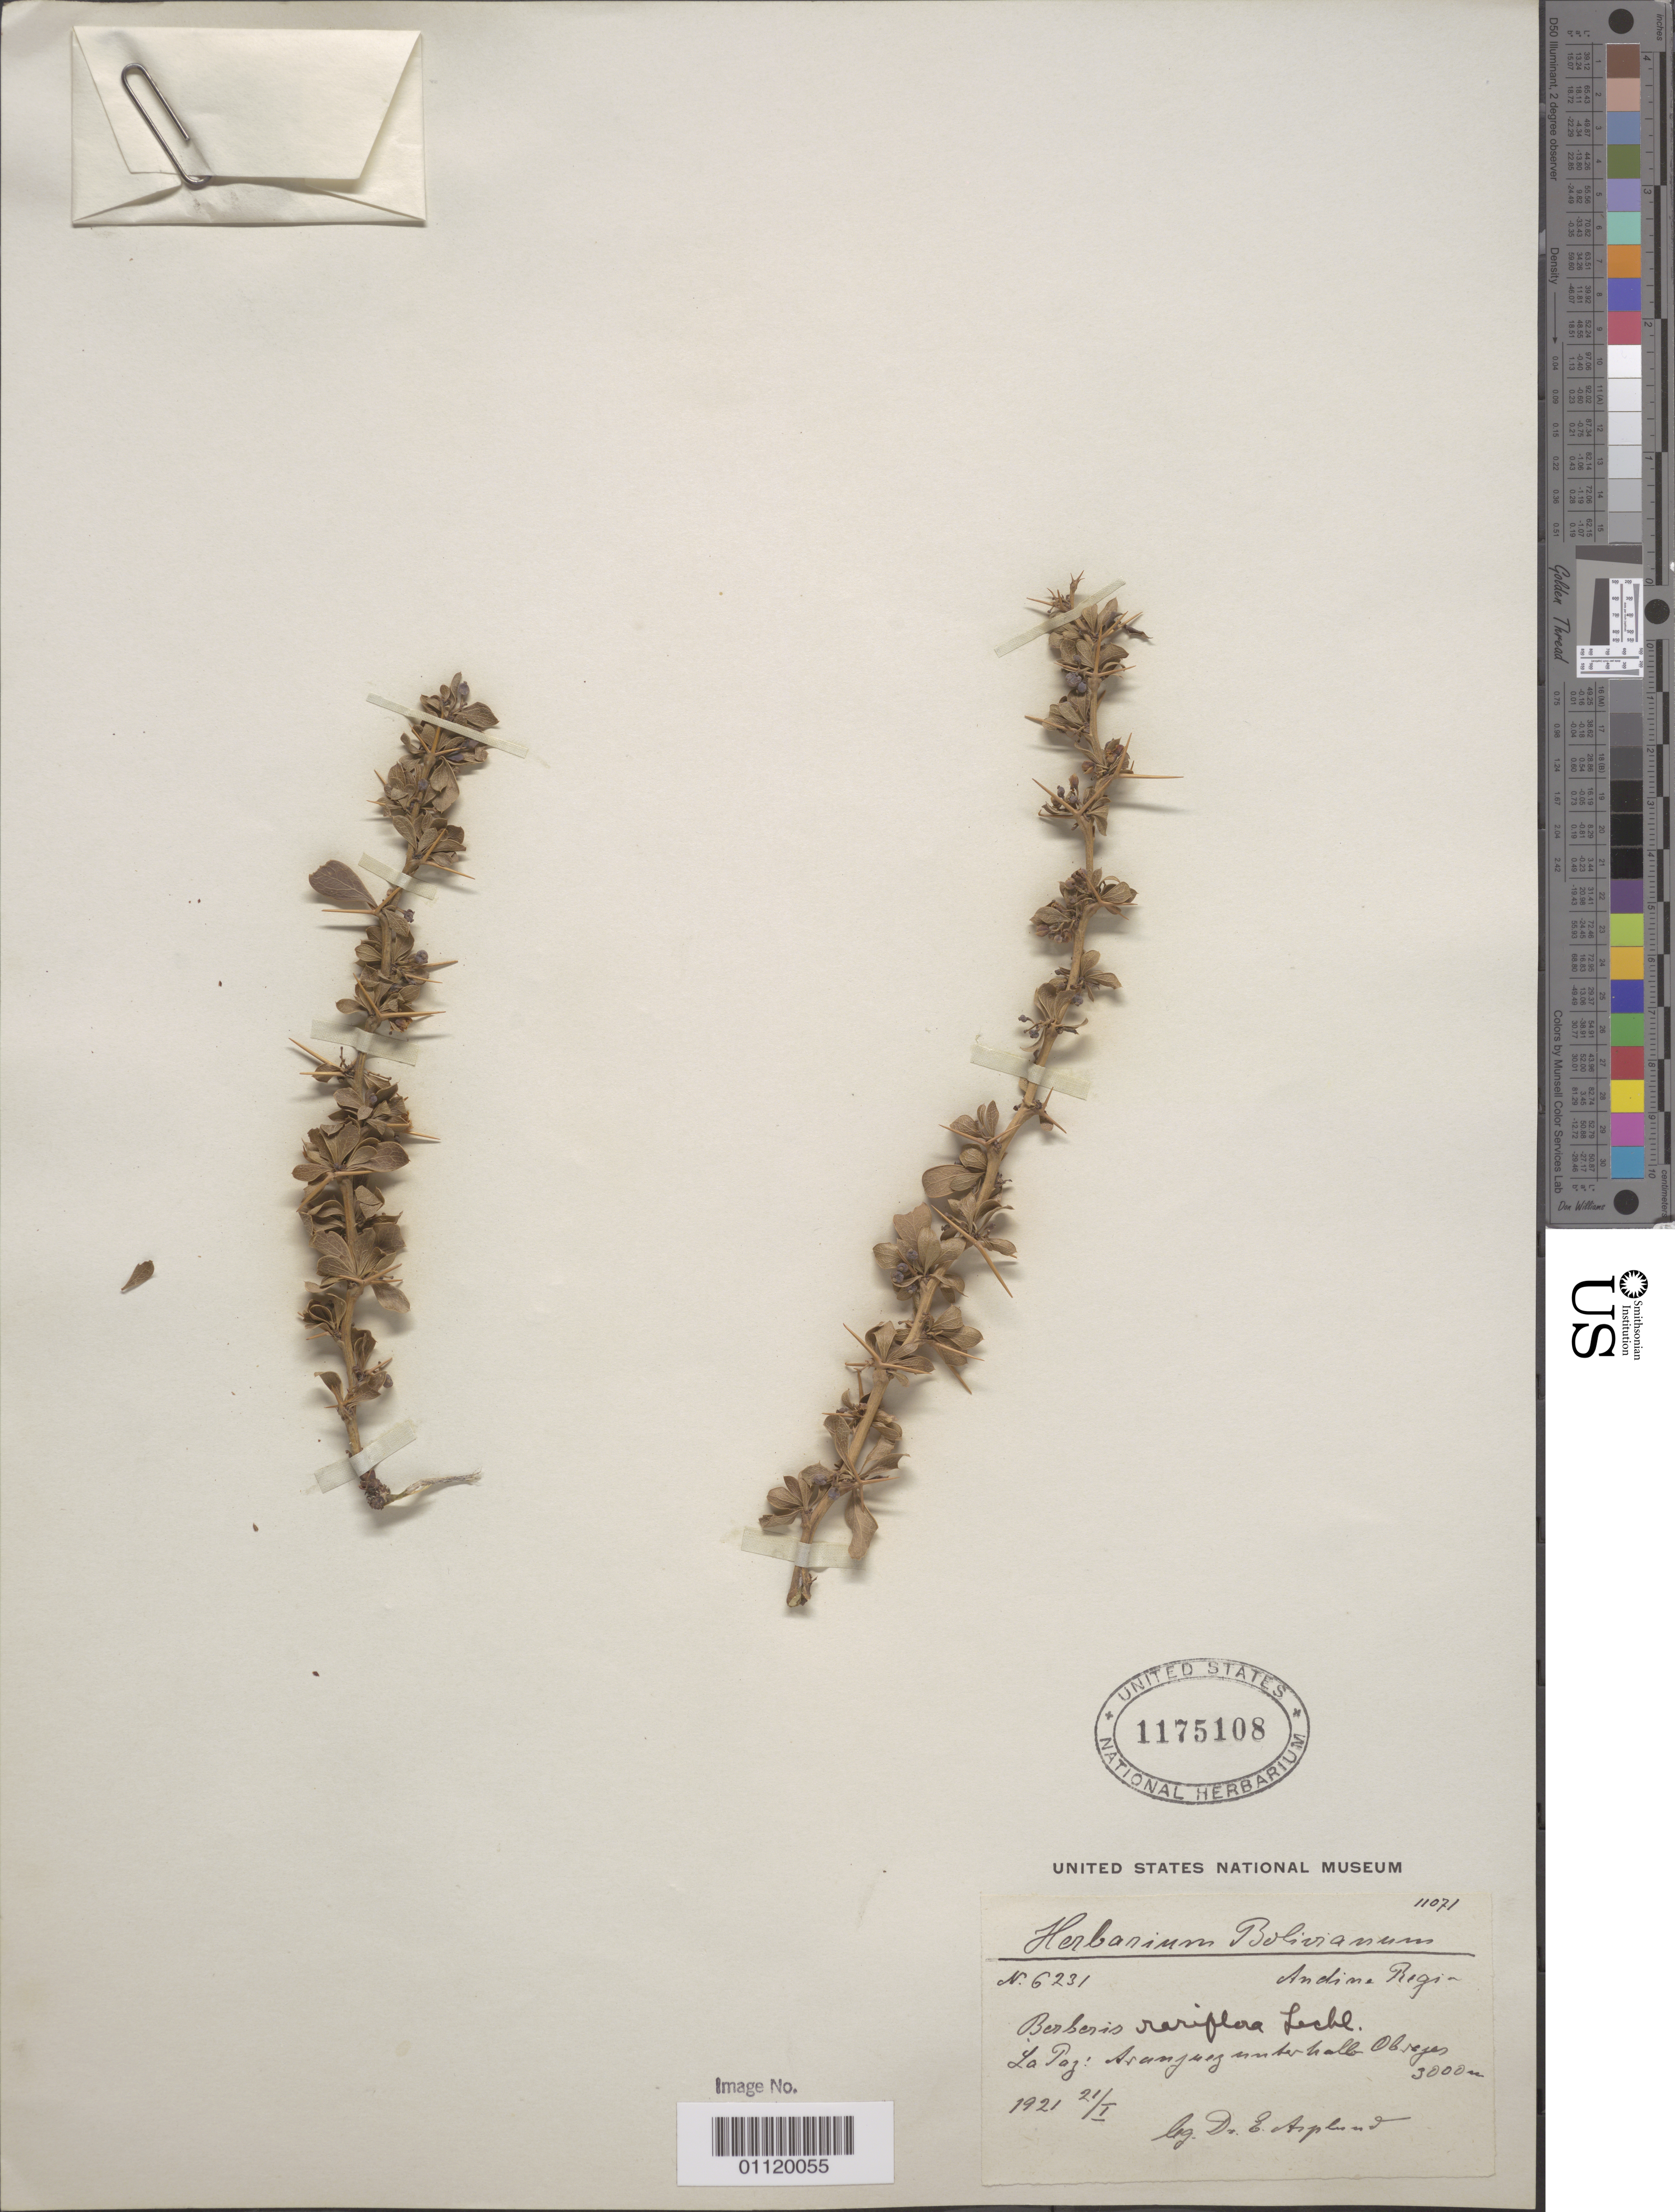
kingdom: Plantae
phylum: Tracheophyta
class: Magnoliopsida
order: Ranunculales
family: Berberidaceae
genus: Berberis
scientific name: Berberis rariflora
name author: Lech.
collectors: E. Asplund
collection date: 1921-01-21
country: Bolivia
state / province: La Paz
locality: Possibly Obrajes. Andina/Andean region.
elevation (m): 3000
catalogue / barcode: US 1175108